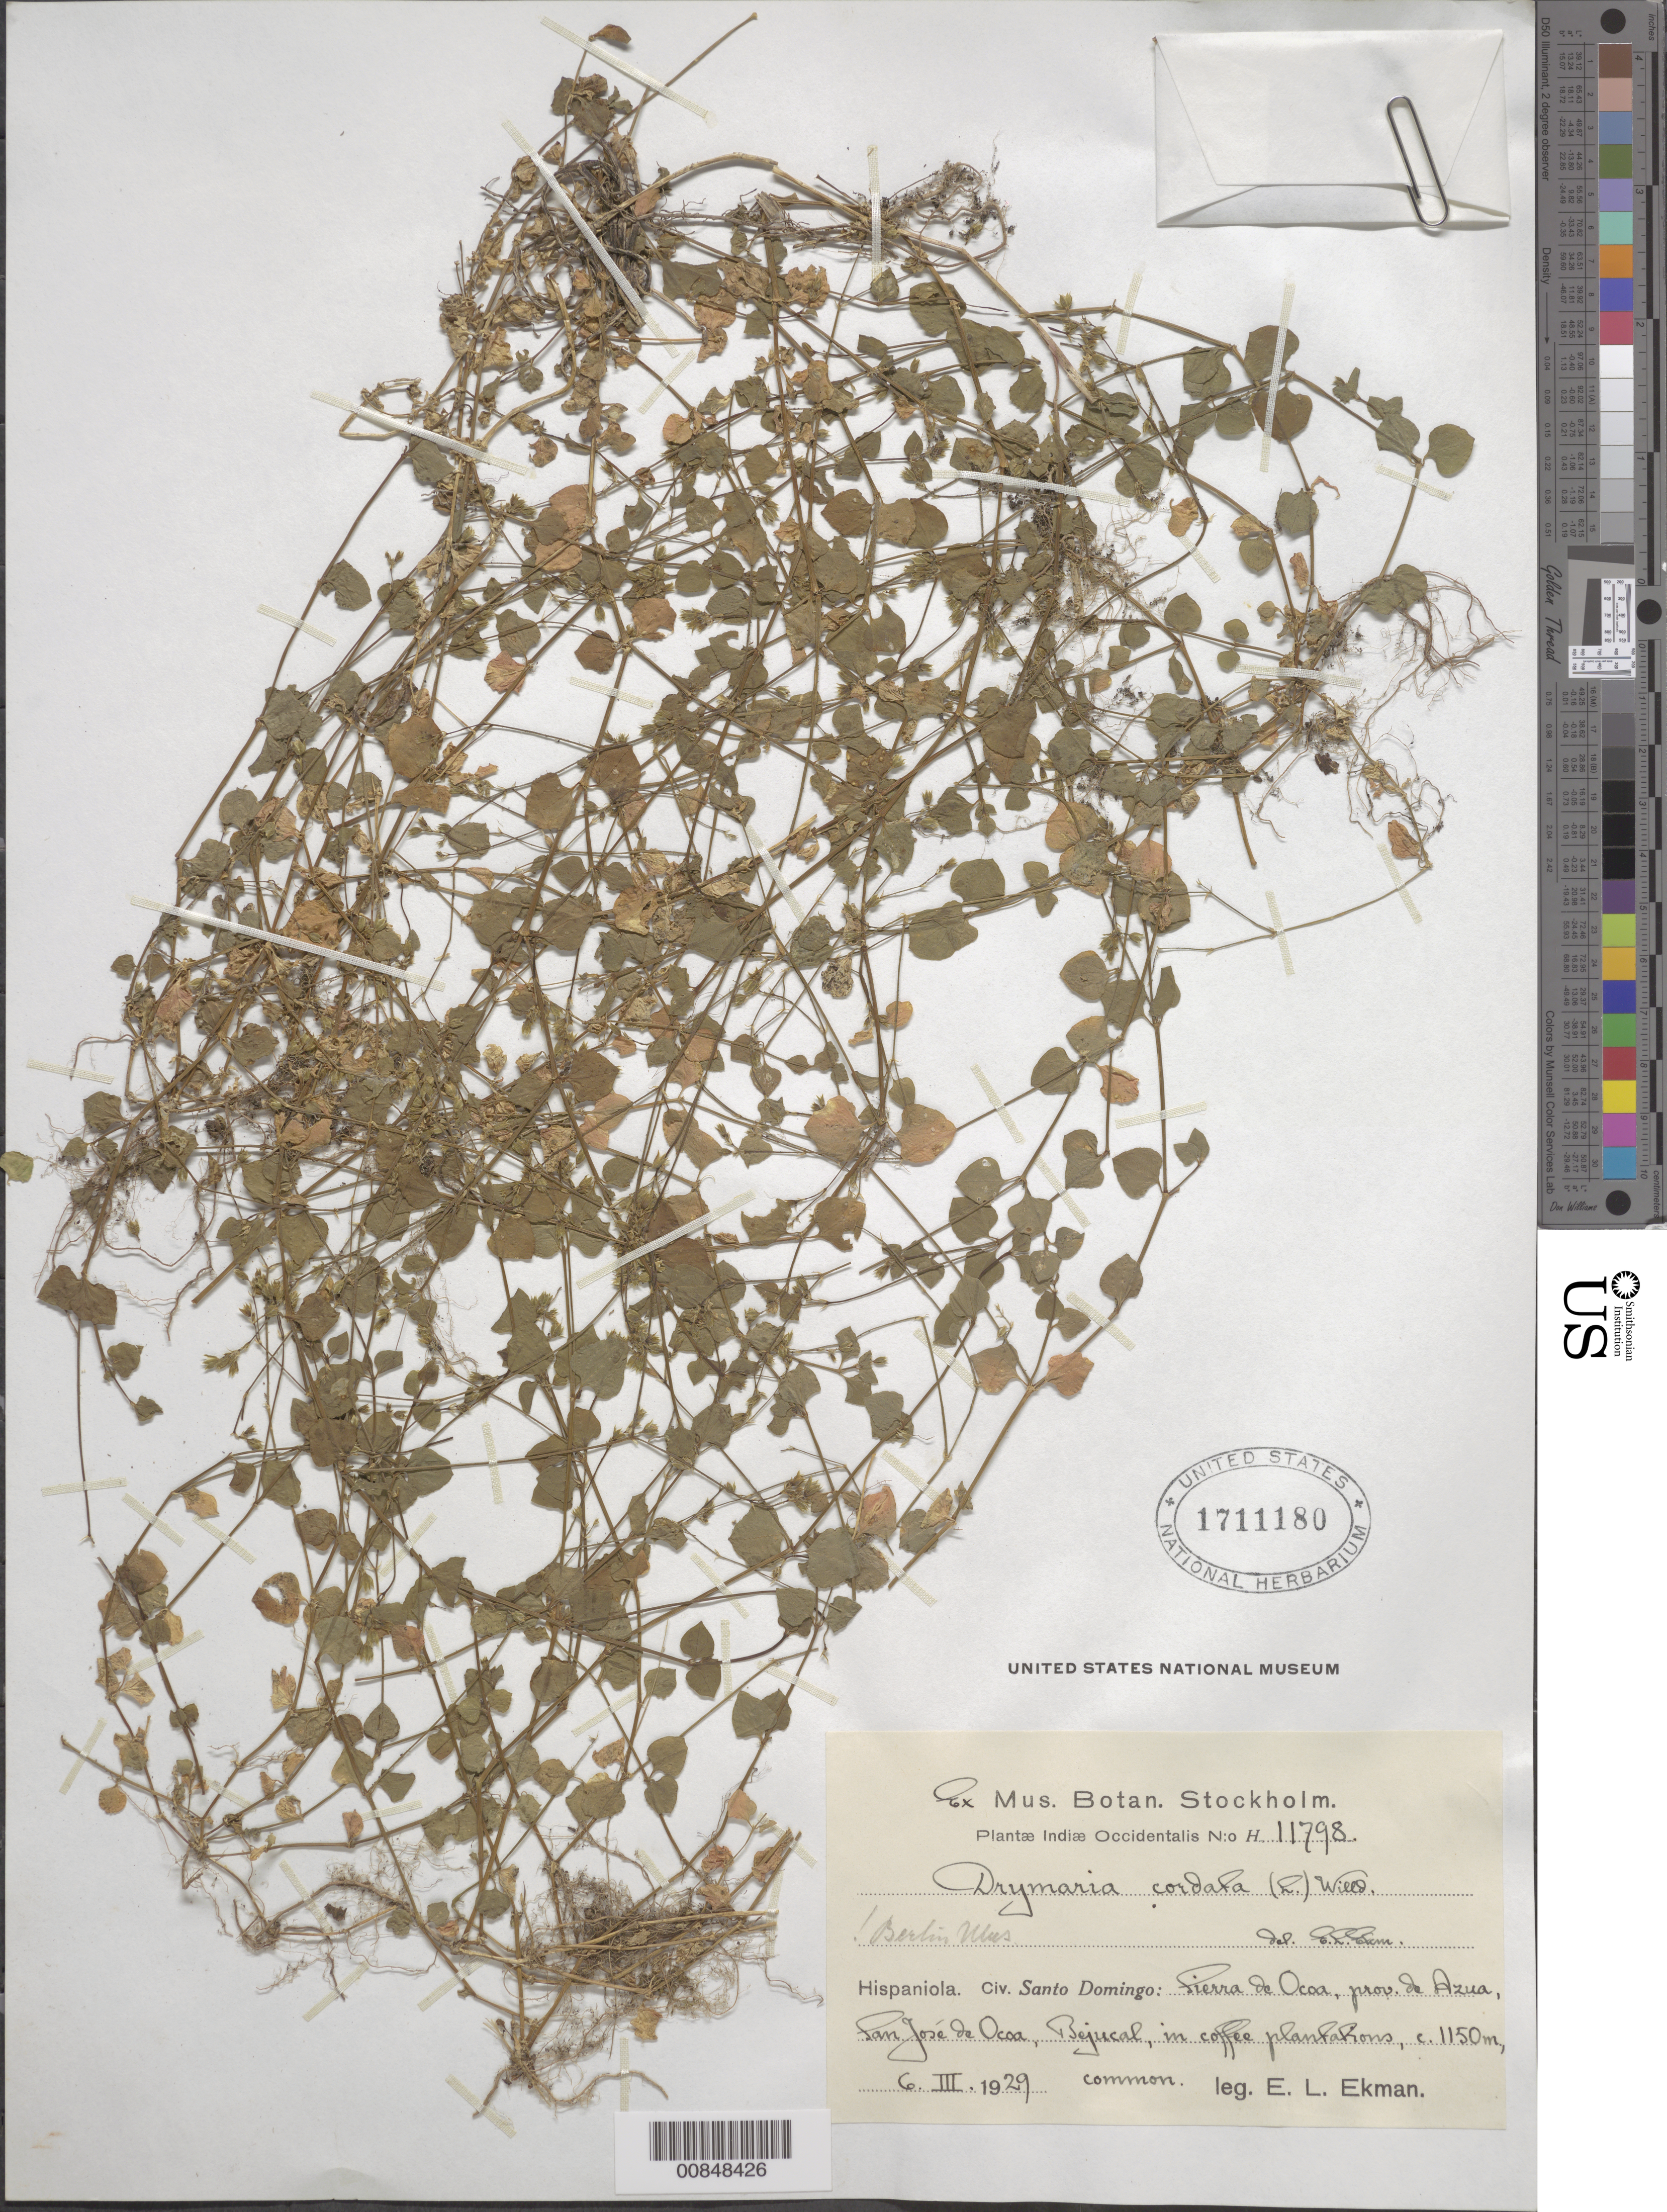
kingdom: Plantae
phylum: Tracheophyta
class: Magnoliopsida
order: Caryophyllales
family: Caryophyllaceae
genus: Drymaria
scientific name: Drymaria cordata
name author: (L.) Willd. ex Schult.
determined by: Ekman, E. L.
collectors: E. L. Ekman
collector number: H 11798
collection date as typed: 06 Mar 1929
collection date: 1929-03-06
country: Dominican Republic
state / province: Azua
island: Hispaniola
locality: Sierra de Ocoa, San José de Ocoa, Bejucal.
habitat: In coffee plantation.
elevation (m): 1150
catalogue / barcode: US 1711180